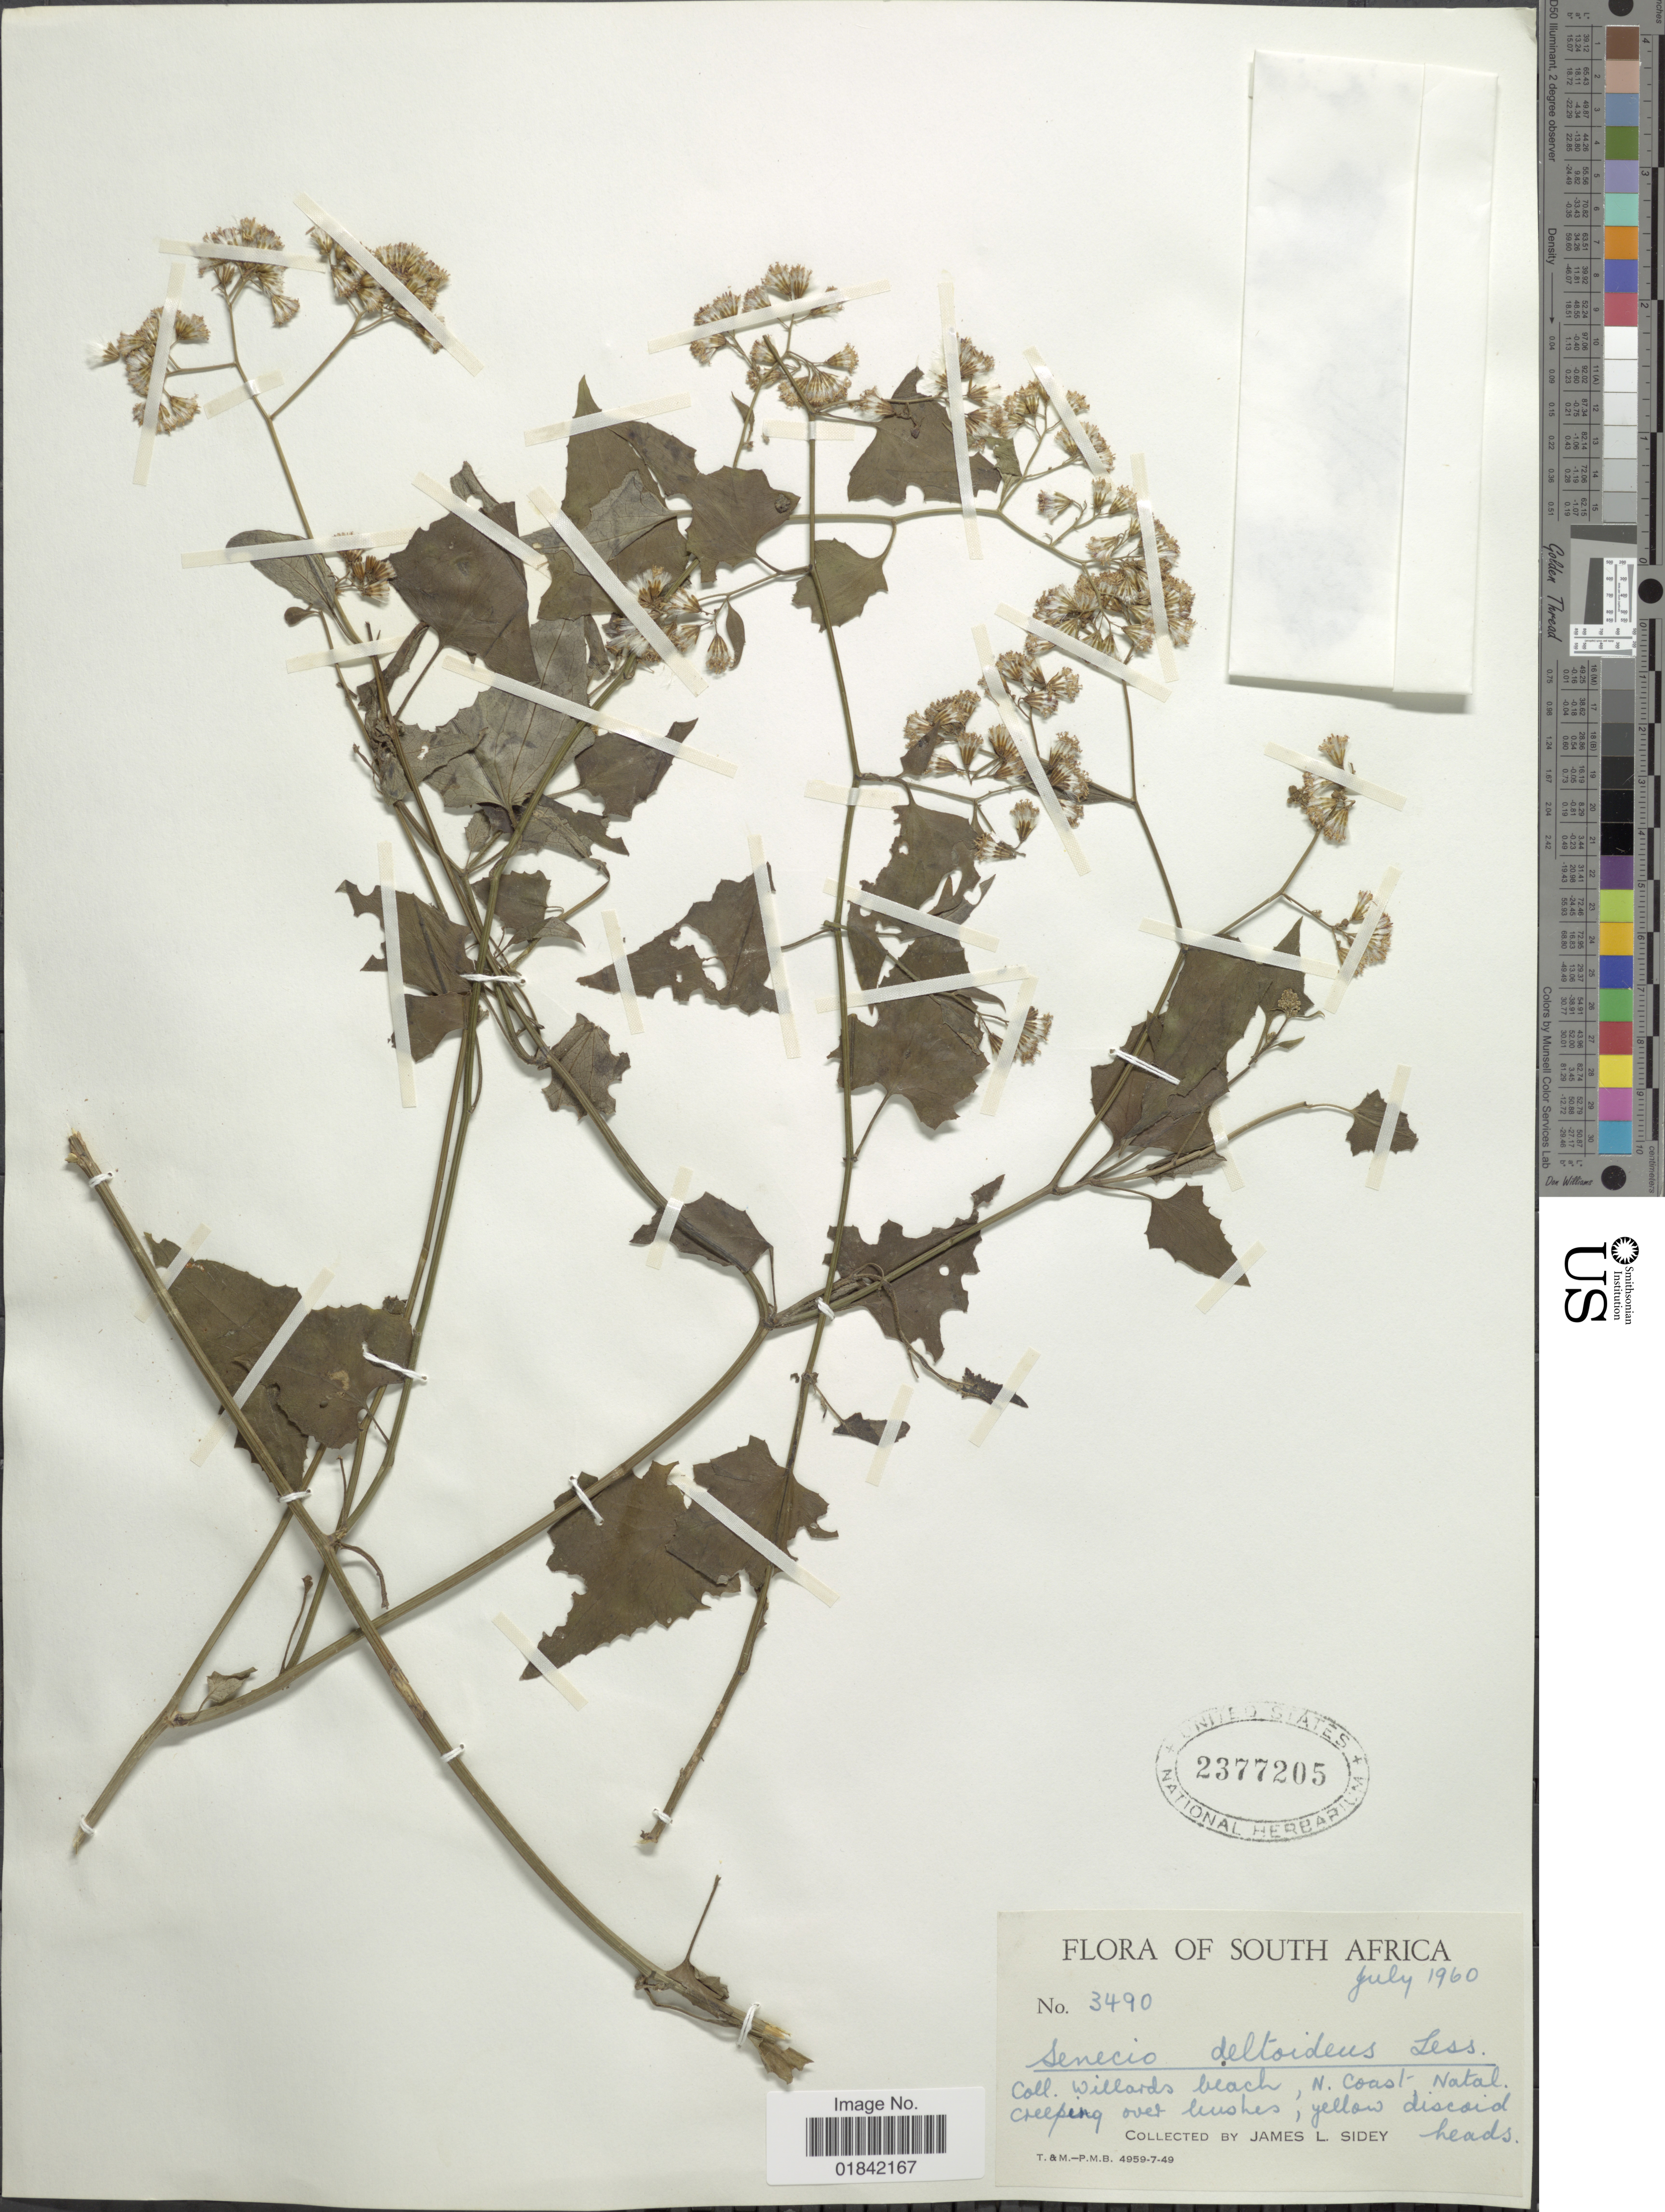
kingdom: Plantae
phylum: Tracheophyta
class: Magnoliopsida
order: Asterales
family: Asteraceae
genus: Senecio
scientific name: Senecio deltoideus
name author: Less.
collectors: J. L. Sidey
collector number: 3490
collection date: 1960-07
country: South Africa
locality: Willards beach, N. Coast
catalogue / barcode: US 2377205